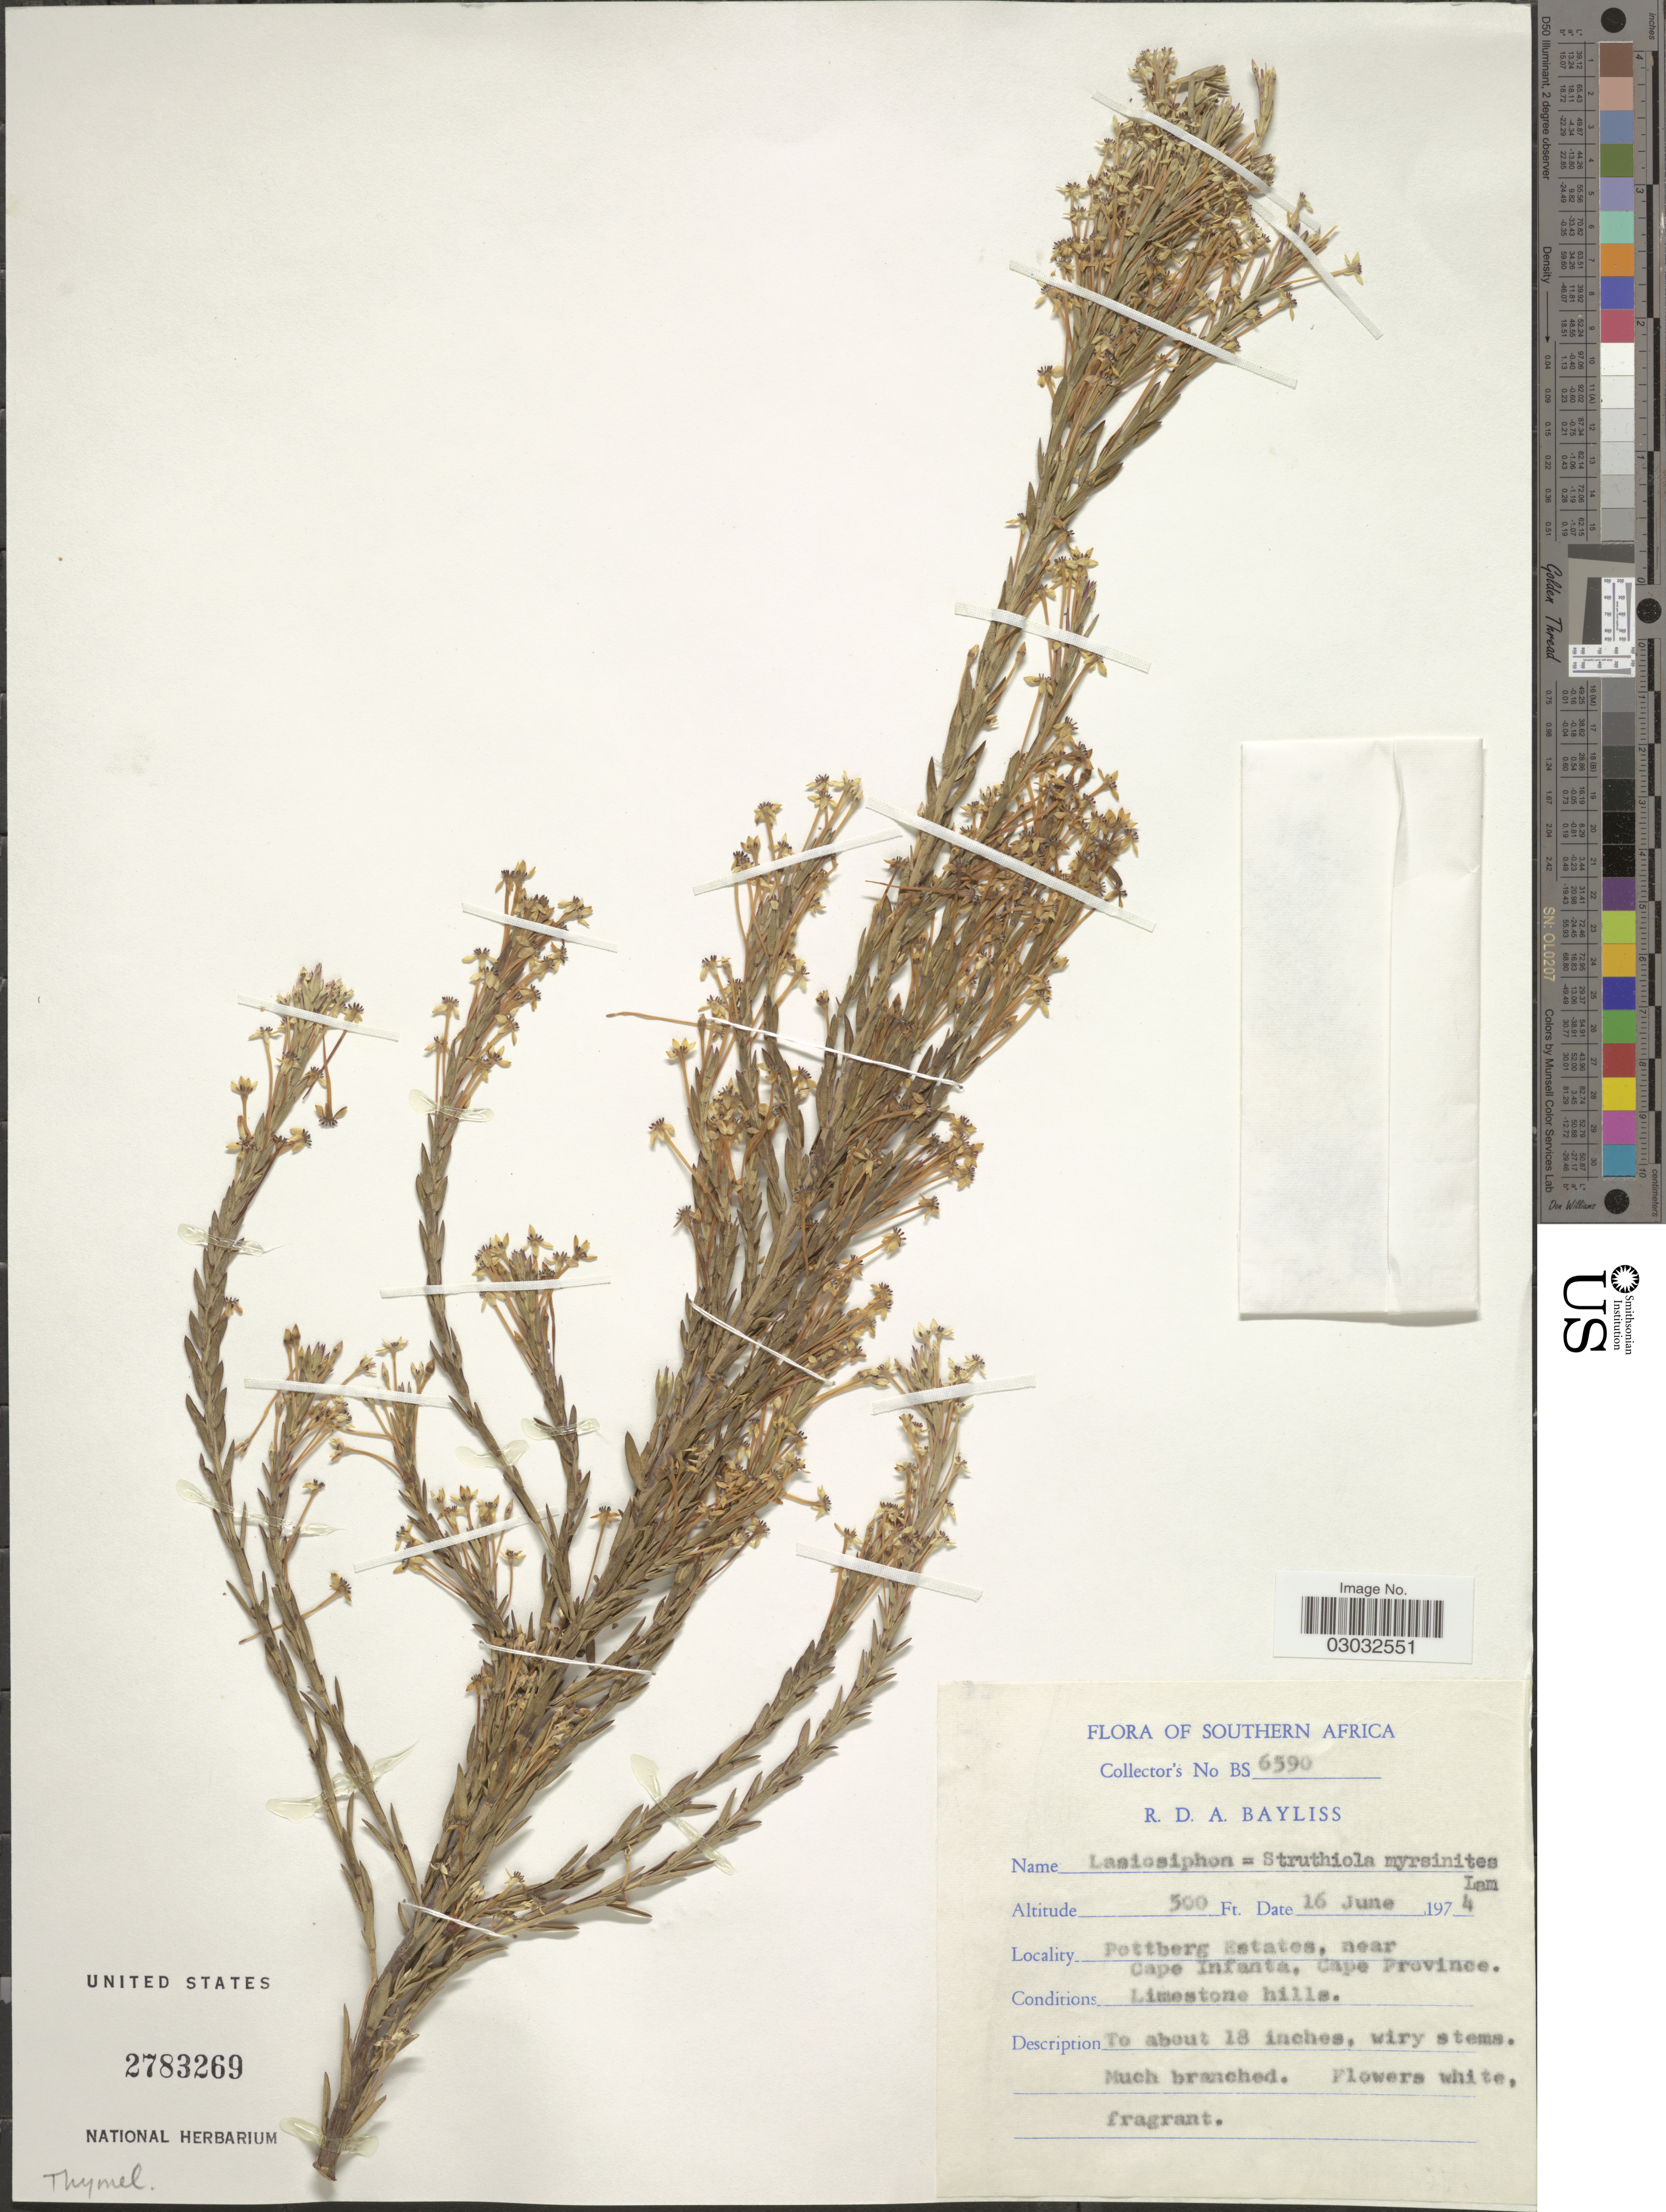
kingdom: Plantae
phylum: Tracheophyta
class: Magnoliopsida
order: Malvales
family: Thymelaeaceae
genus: Struthiola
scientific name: Struthiola myrsinites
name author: Lam.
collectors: R. Bayliss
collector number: BS6590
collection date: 1974-06-16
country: South Africa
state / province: Western Cape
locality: Southern Africa. Pottberg Estates, near Cape Infanta.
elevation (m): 152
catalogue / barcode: US 2783269